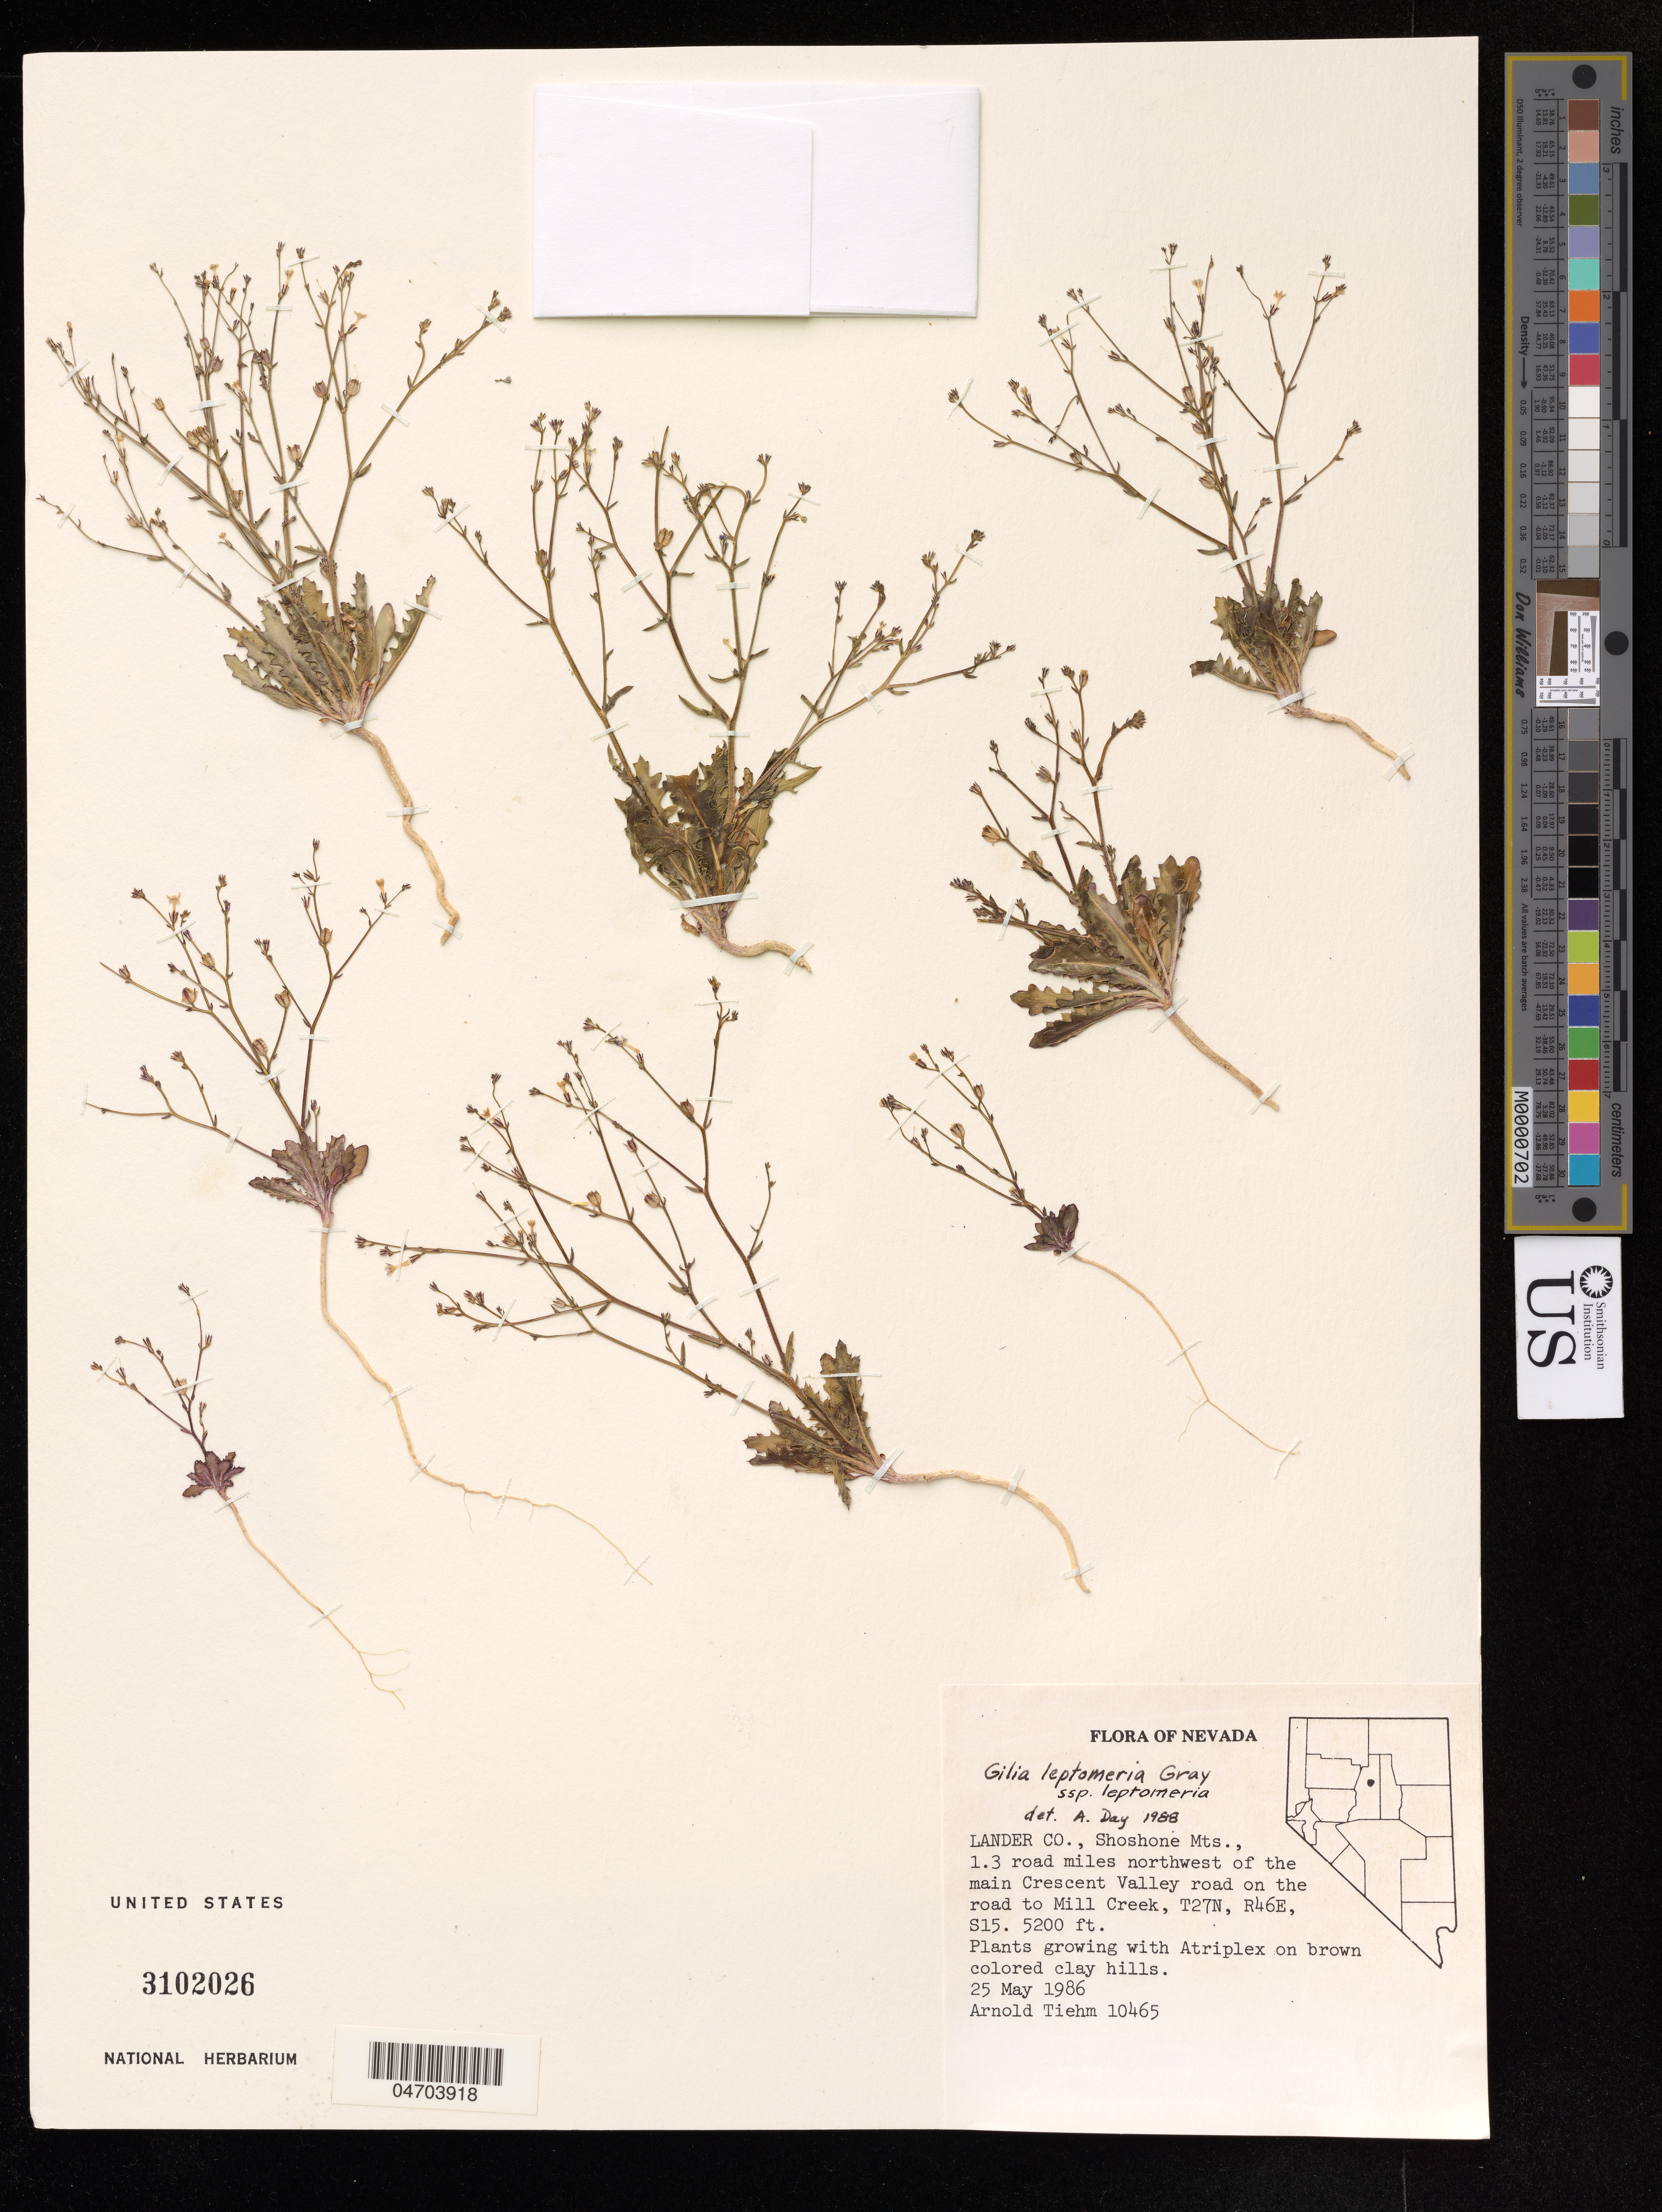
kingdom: Plantae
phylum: Tracheophyta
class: Magnoliopsida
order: Ericales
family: Polemoniaceae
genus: Gilia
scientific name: Gilia leptomeria subsp. leptomeria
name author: A. Gray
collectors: A. Tiehm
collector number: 10465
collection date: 1986-05-25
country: United States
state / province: Nevada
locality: Lander Co., Shoshone Mts., 1.3 road miles northwest of the main Crescent Valley road on the road to Mill Creek, T27N, R46E, S15.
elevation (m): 1585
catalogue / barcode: US 3102026